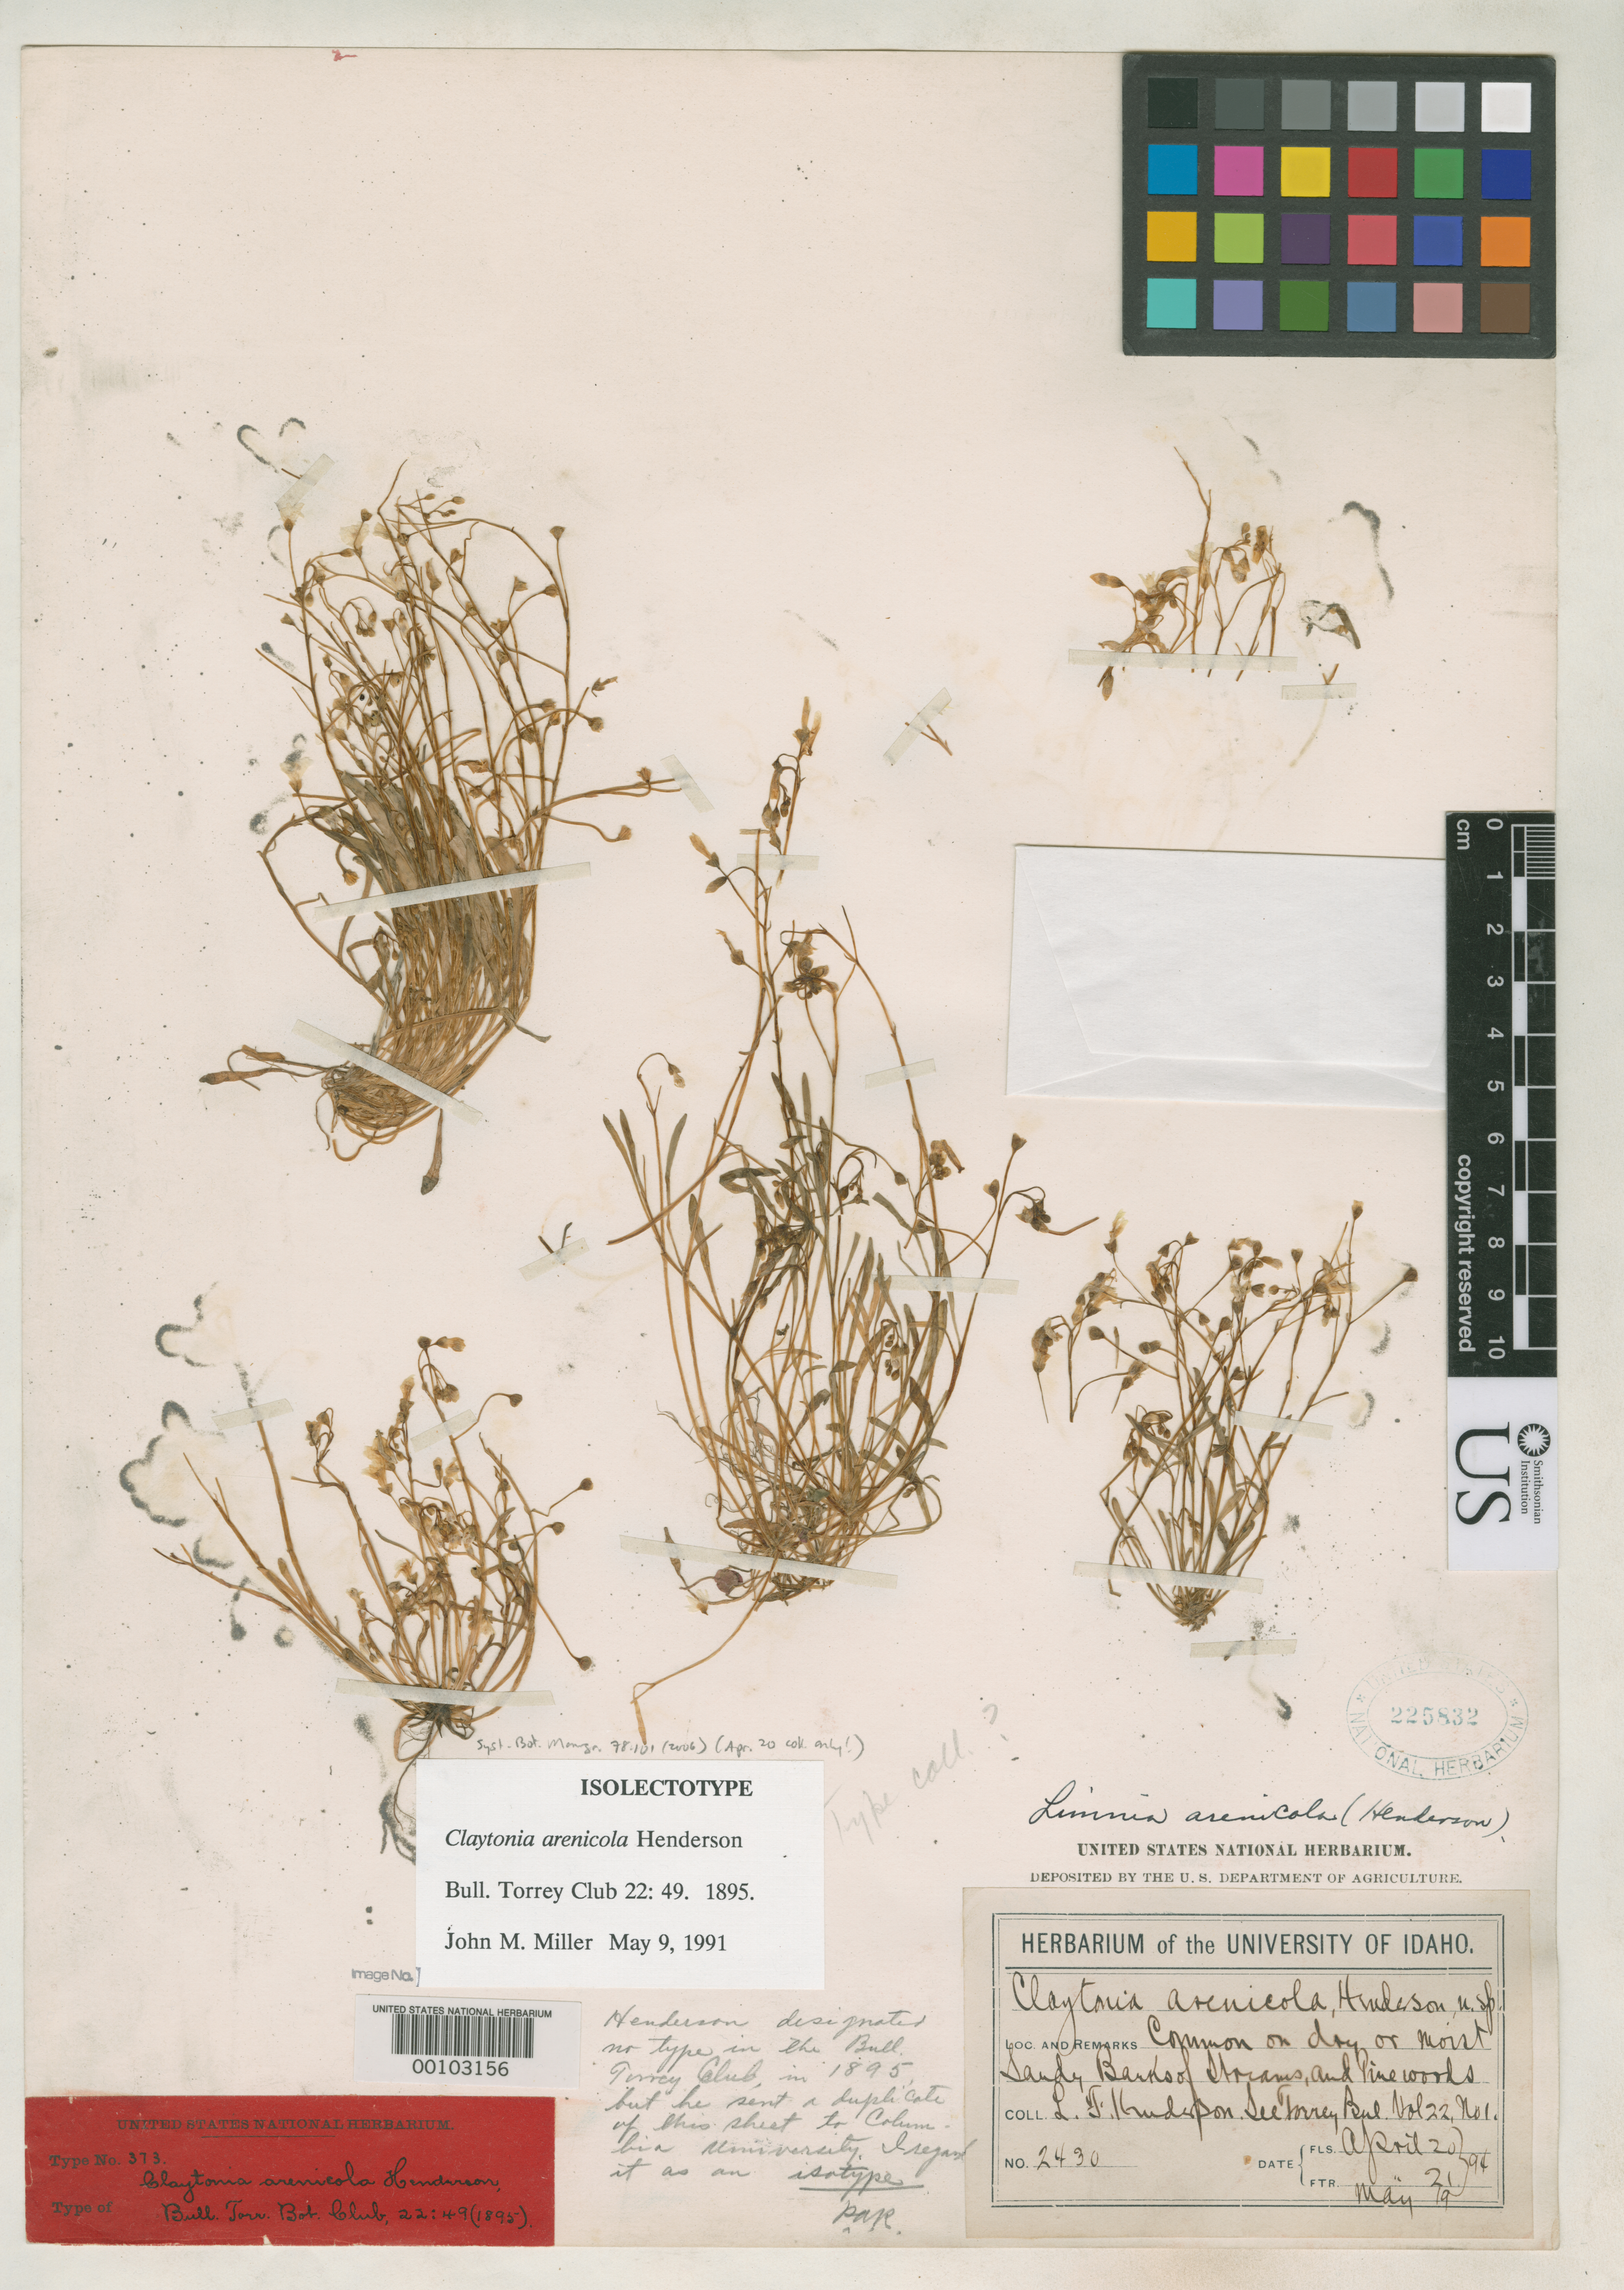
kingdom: Plantae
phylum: Tracheophyta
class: Magnoliopsida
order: Caryophyllales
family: Montiaceae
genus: Claytonia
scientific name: Claytonia arenicola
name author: L.F. Hend.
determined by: Miller, John M.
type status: Isolectotype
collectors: L. F. Henderson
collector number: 2430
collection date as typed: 20 Apr 1894 and 19 May 1894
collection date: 1894-04-20,1894-05-19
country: United States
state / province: Idaho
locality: Common on dry or moist sandy banks of streams, and pine woods. [Protologue, "dry, sandy banks along streams as well as dry pine woods, Idaho and Eastern Washington."]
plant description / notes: Label indicates that sheet is mounted with specimens collected on 20 April, 21 April, and 19 May 1894. Lectotypification cites only collection of 20 April 1894.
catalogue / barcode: US 225832